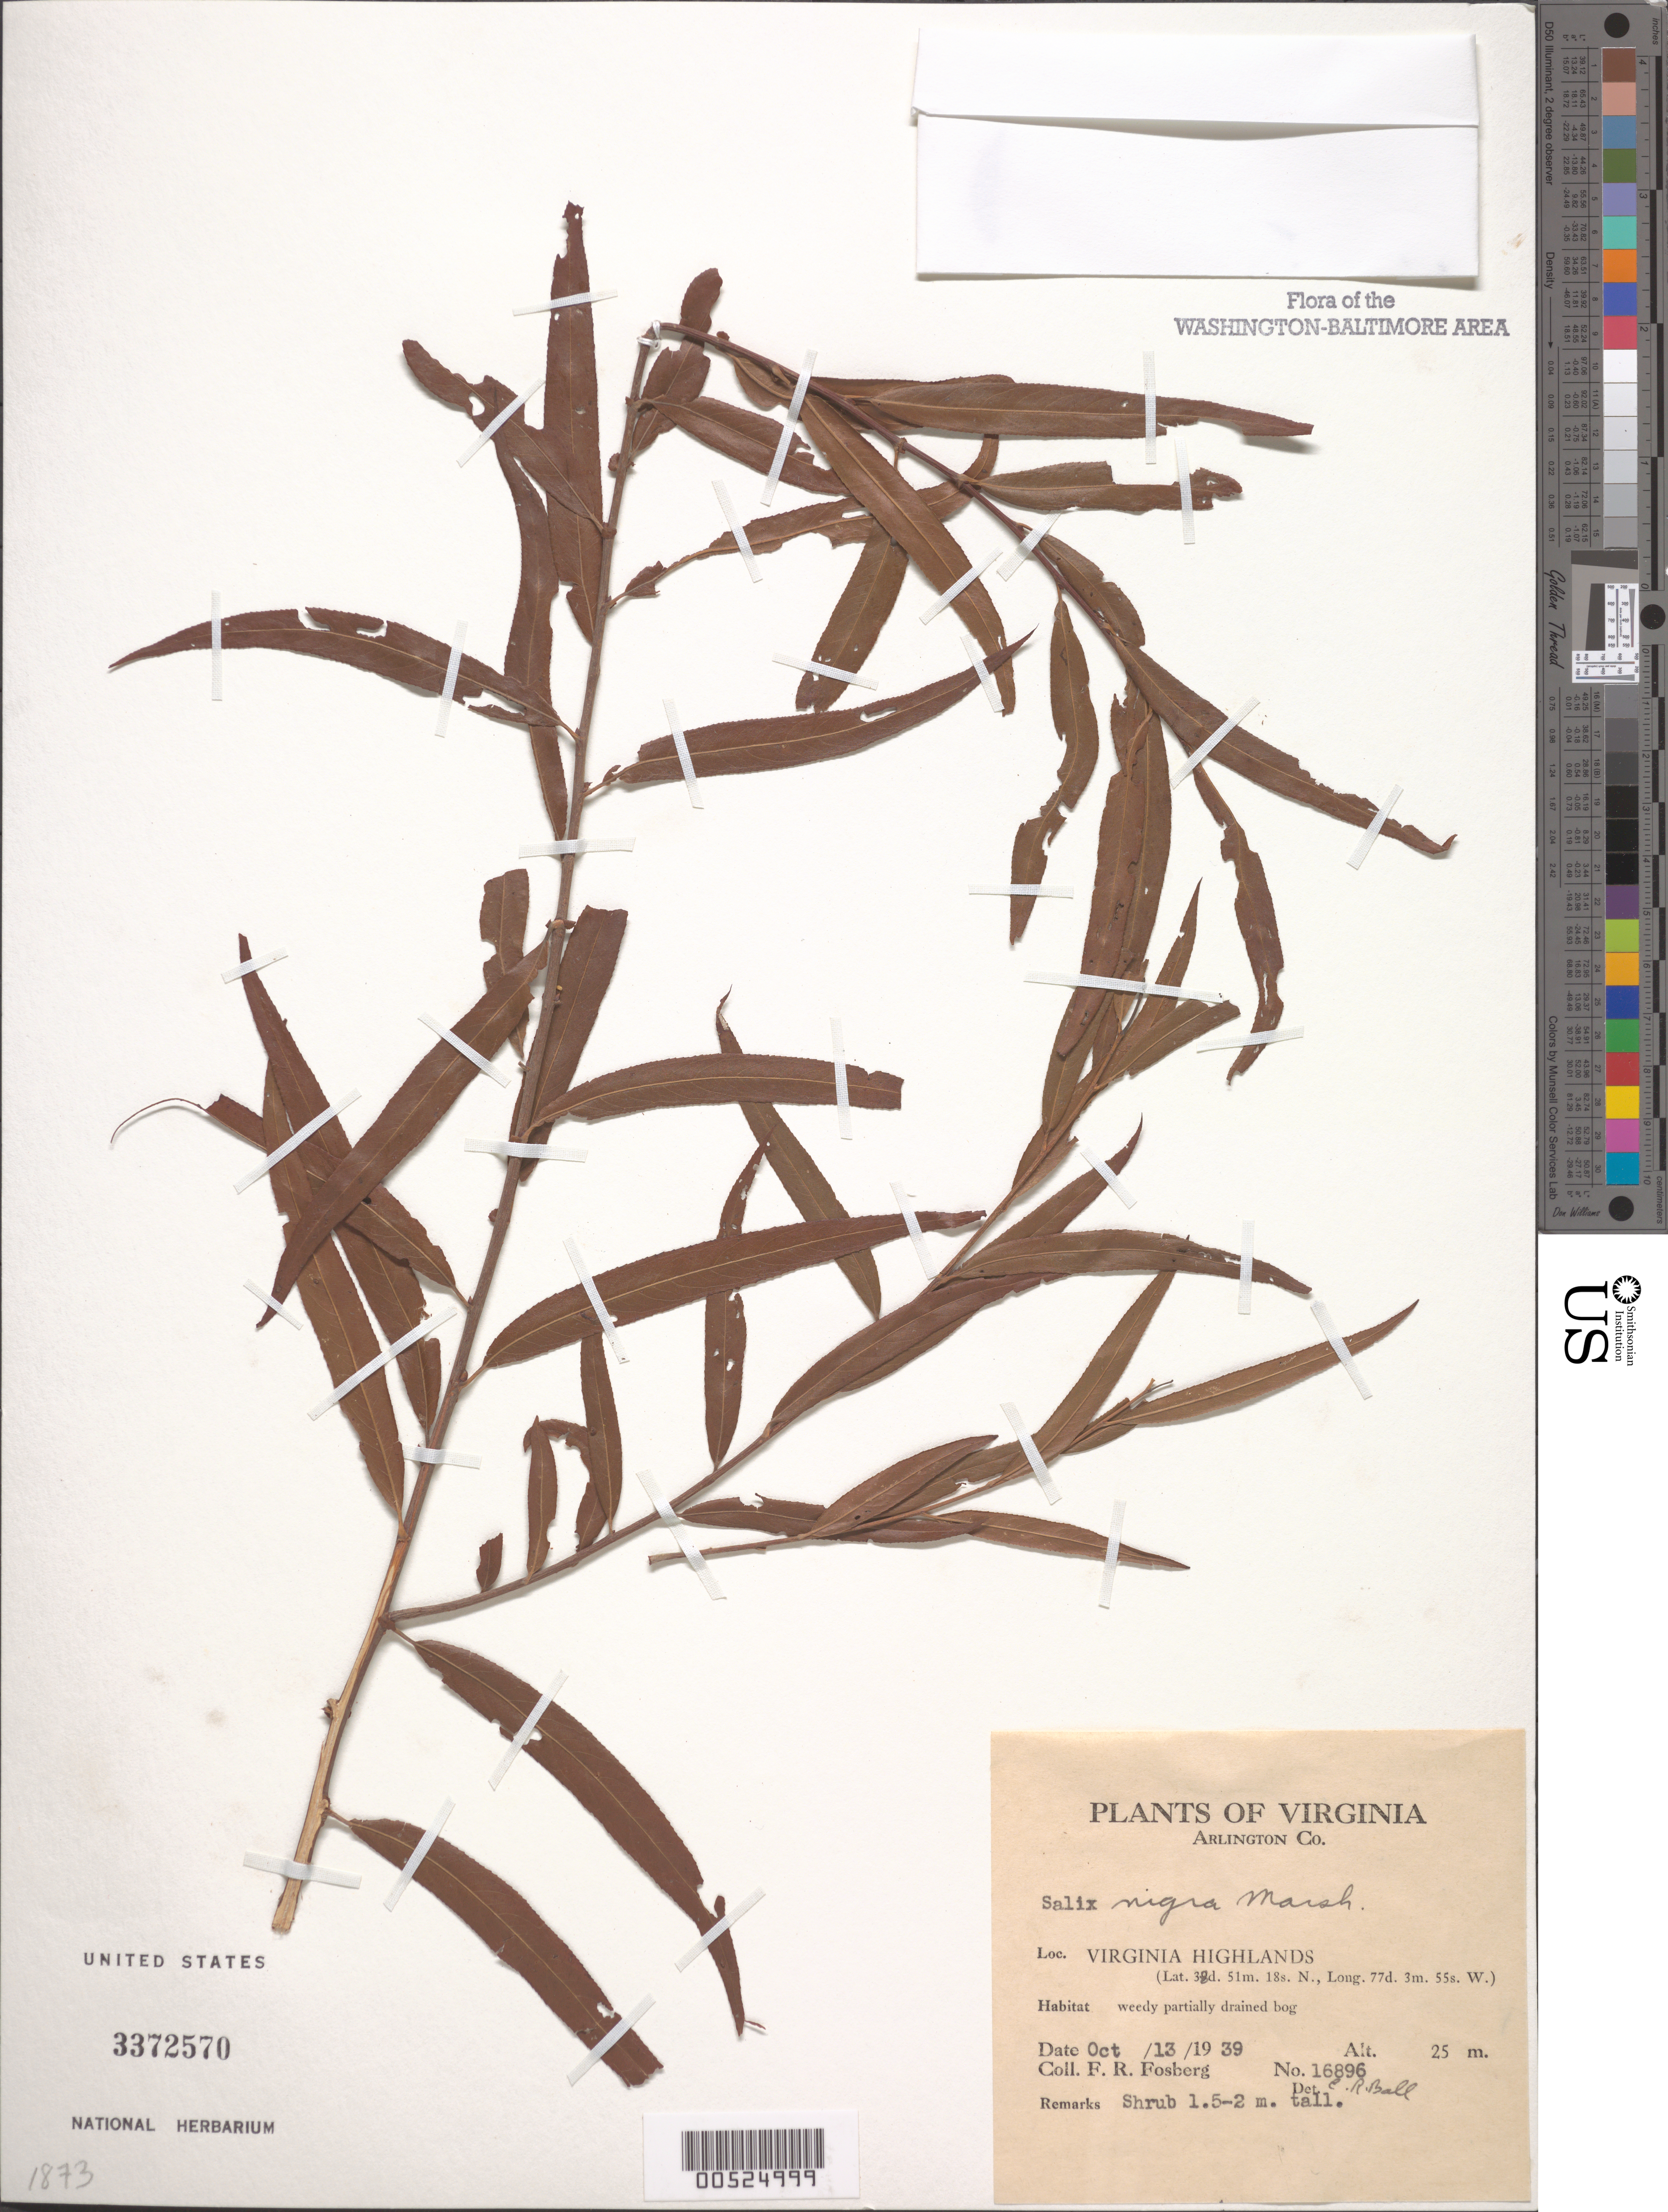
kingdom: Plantae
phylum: Tracheophyta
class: Magnoliopsida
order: Malpighiales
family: Salicaceae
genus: Salix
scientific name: Salix nigra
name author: Marshall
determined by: Ball, C. R.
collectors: F. R. Fosberg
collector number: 16896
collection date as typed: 13 Oct 1939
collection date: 1939-10-13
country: United States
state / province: Virginia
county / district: Arlington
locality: Virginia Highlands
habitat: Weedy partiallydrained bog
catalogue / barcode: US 3372570